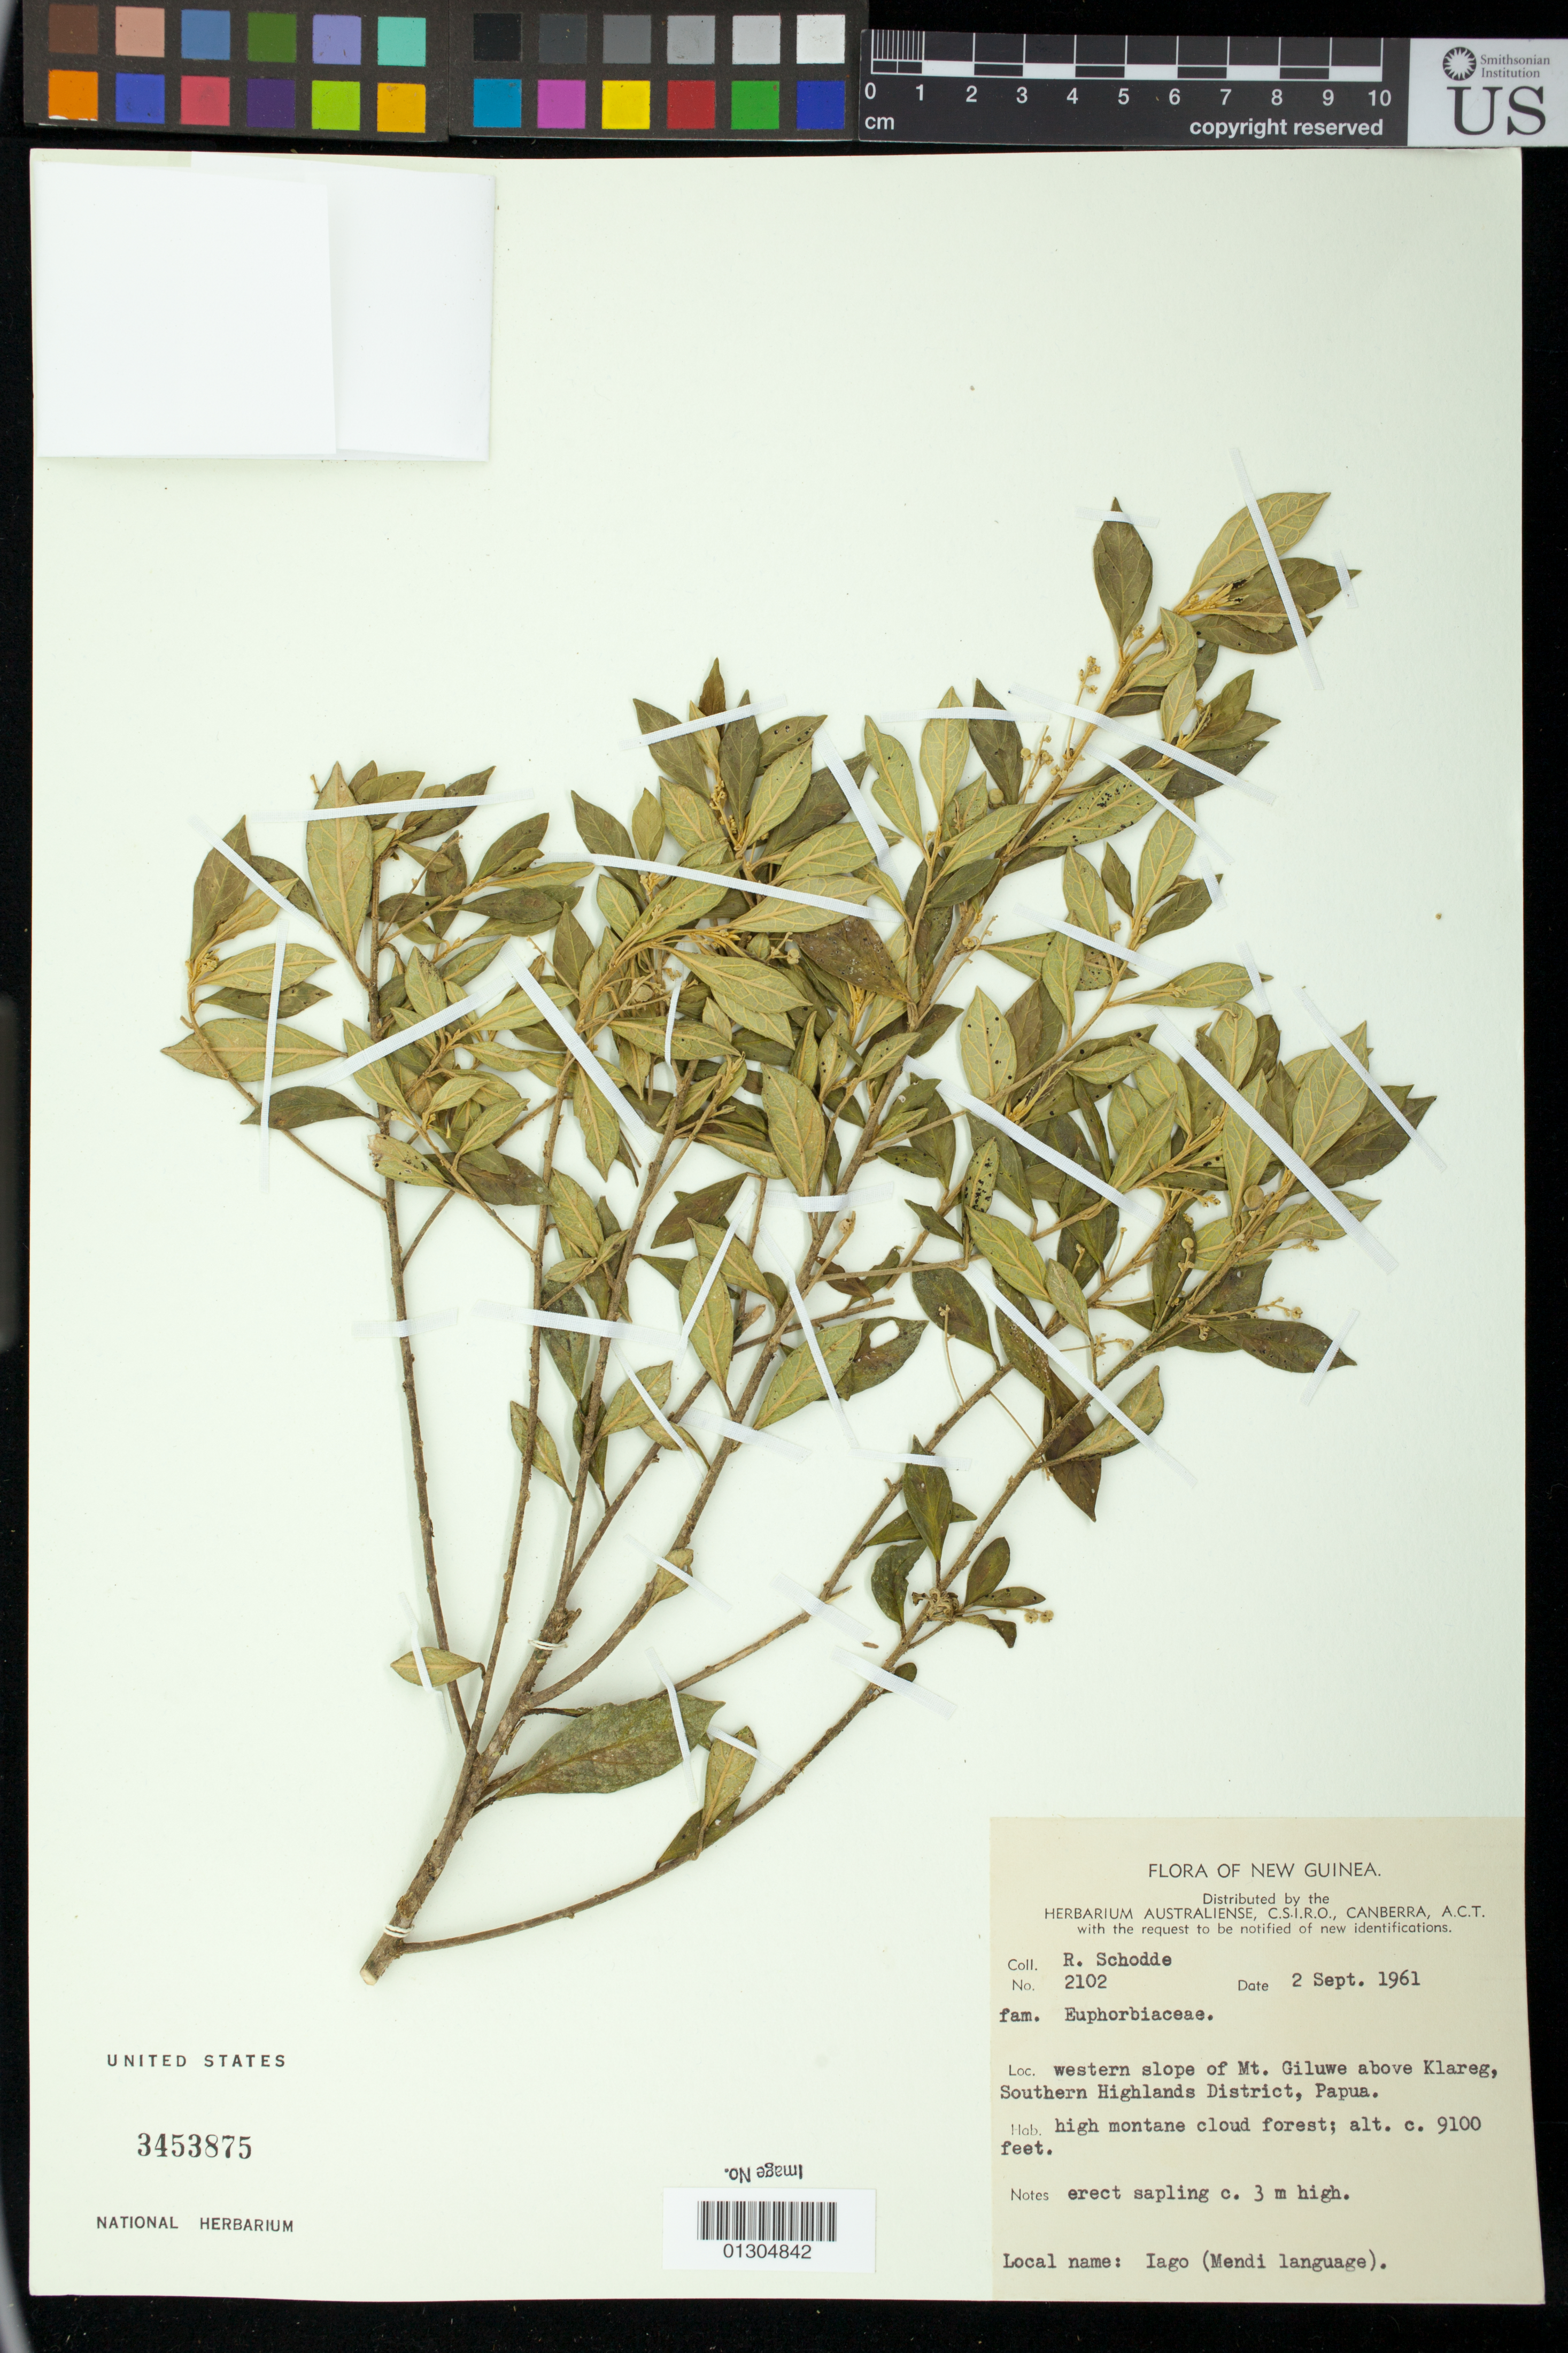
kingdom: Plantae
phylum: Tracheophyta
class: Magnoliopsida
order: Malpighiales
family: Euphorbiaceae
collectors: R. Schodde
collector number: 2102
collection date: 1961-09-02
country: Papua New Guinea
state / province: Southern Highlands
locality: western slope of Mt. Giluwe above Klareg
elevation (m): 2774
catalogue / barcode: US 3453875